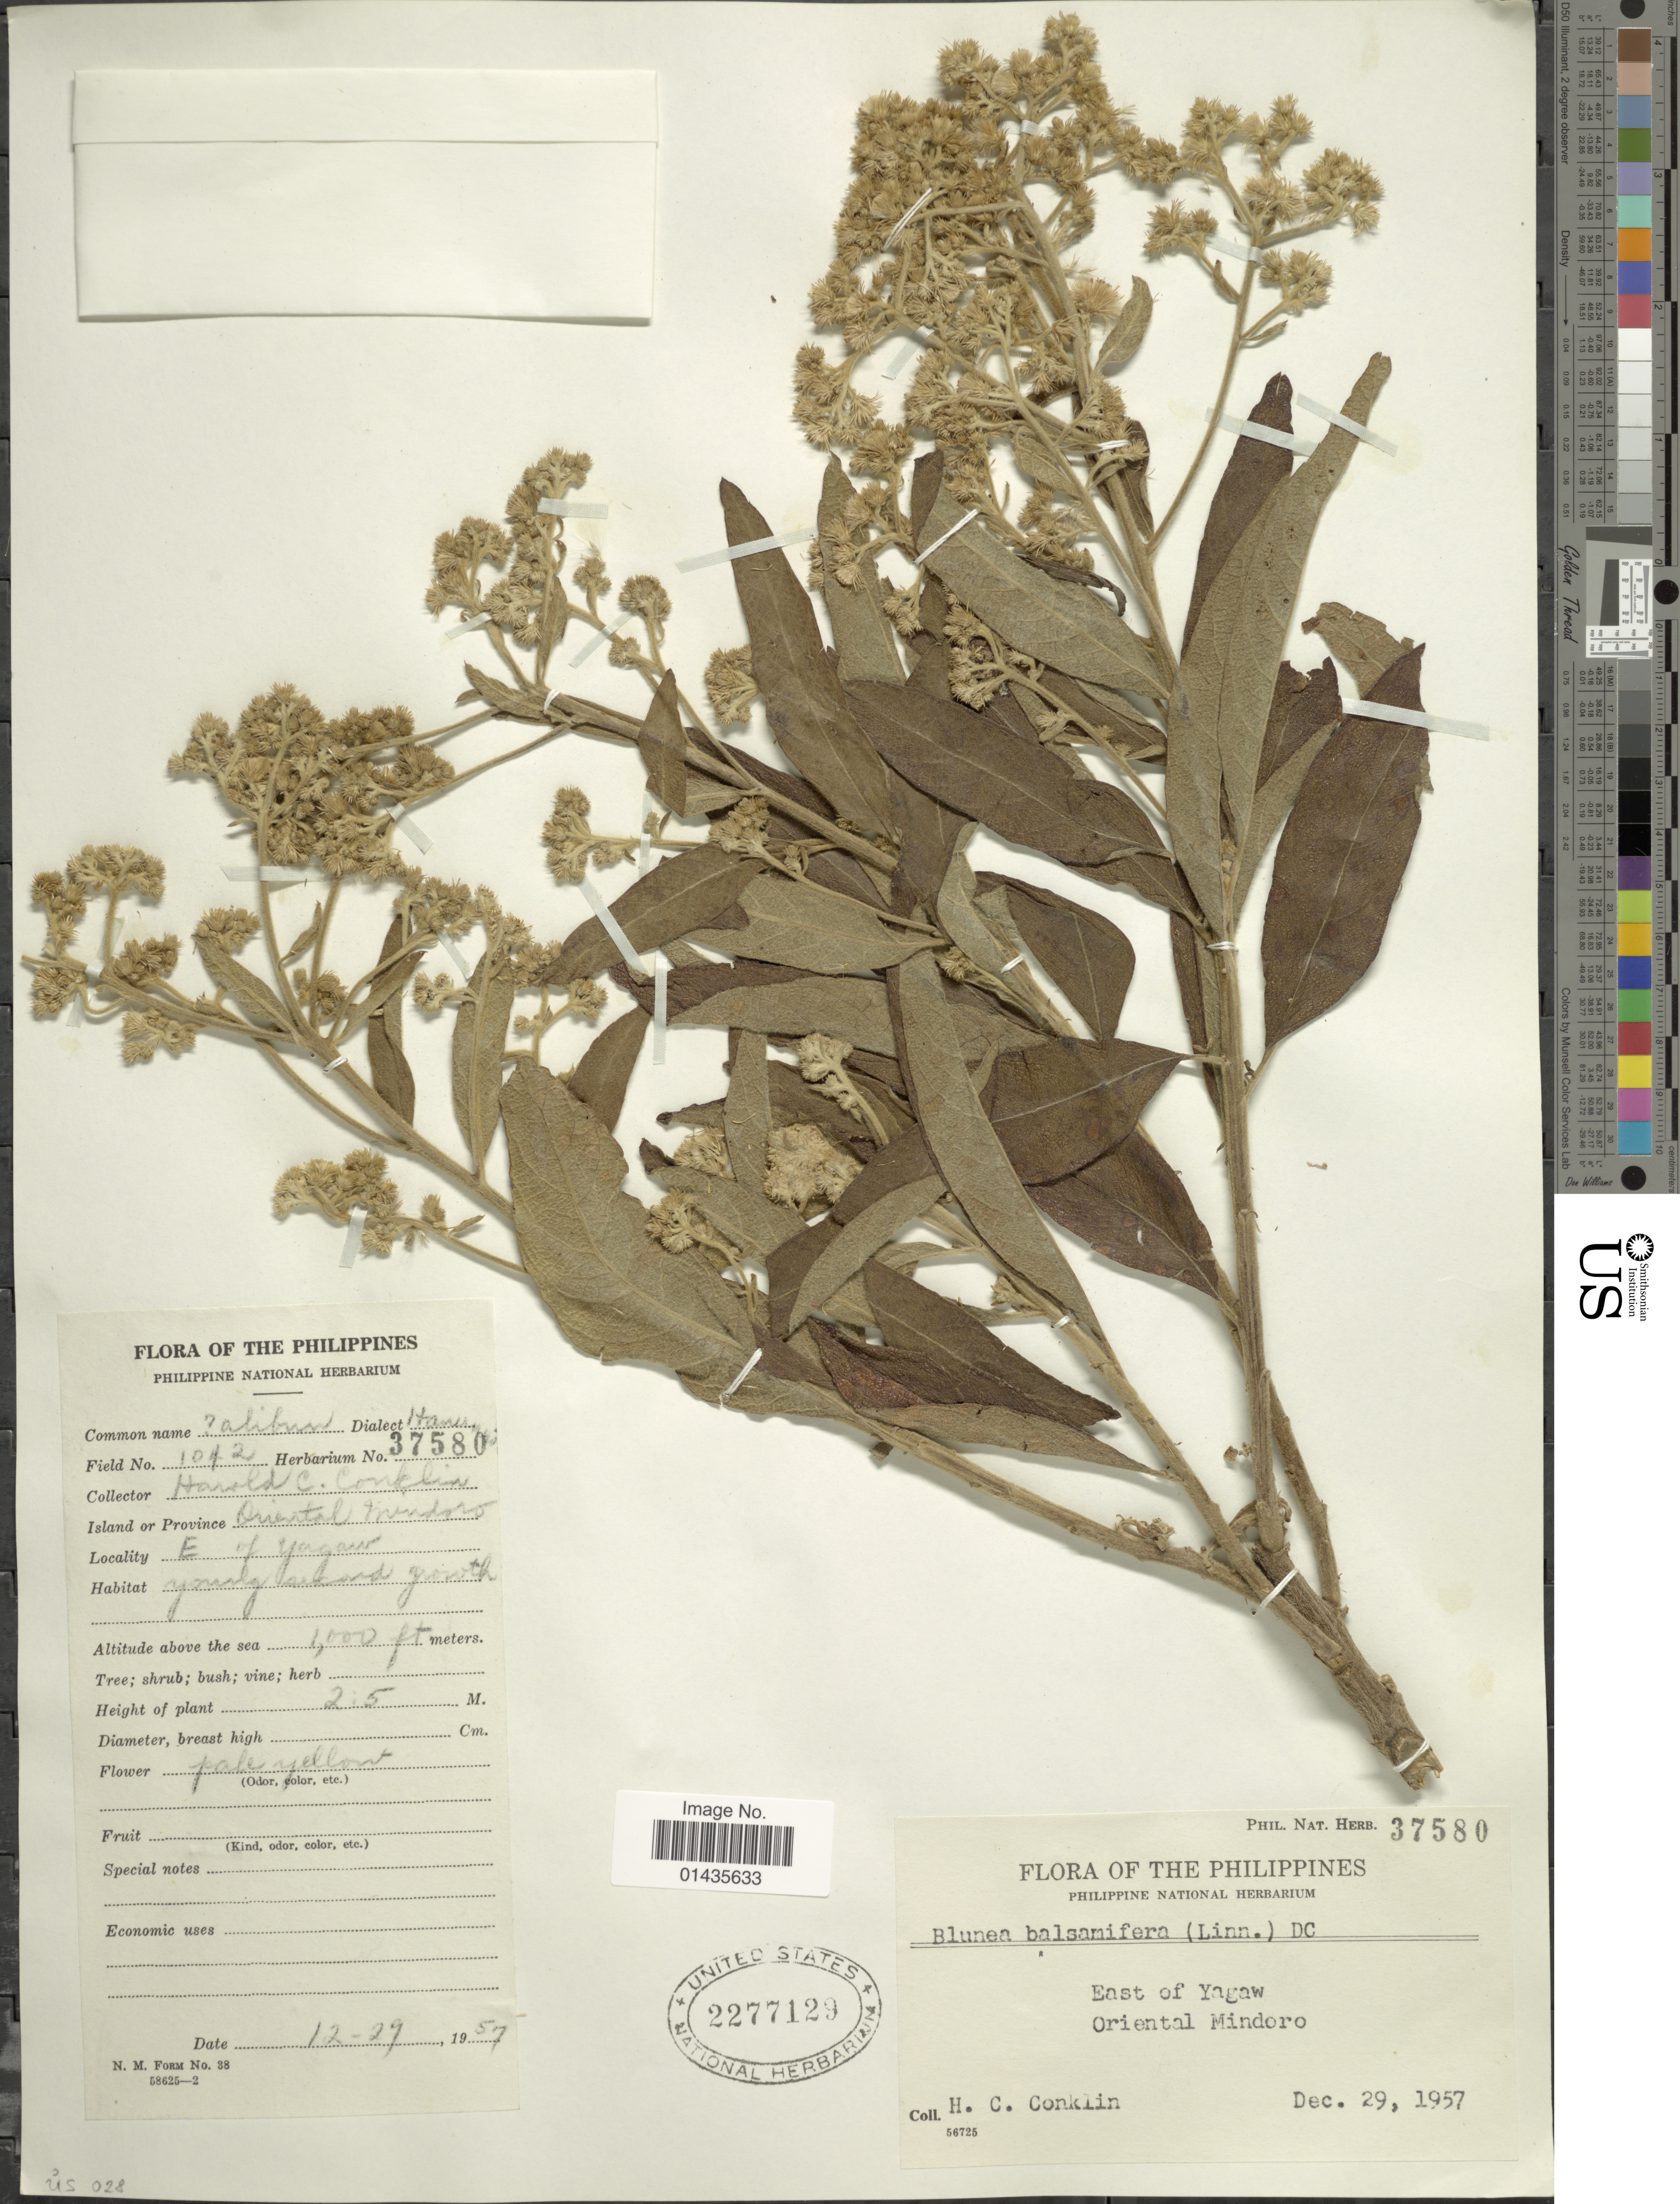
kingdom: Plantae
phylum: Tracheophyta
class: Magnoliopsida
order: Asterales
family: Asteraceae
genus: Blumea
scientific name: Blumea balsamifera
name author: (L.) DC.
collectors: H. Conklin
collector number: Phil. Nat. Herb. 37580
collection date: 1957-12-29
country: Philippines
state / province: Mimaropa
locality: East of Yagaw, Oriental Mindoro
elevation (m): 305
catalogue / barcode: US 2277129